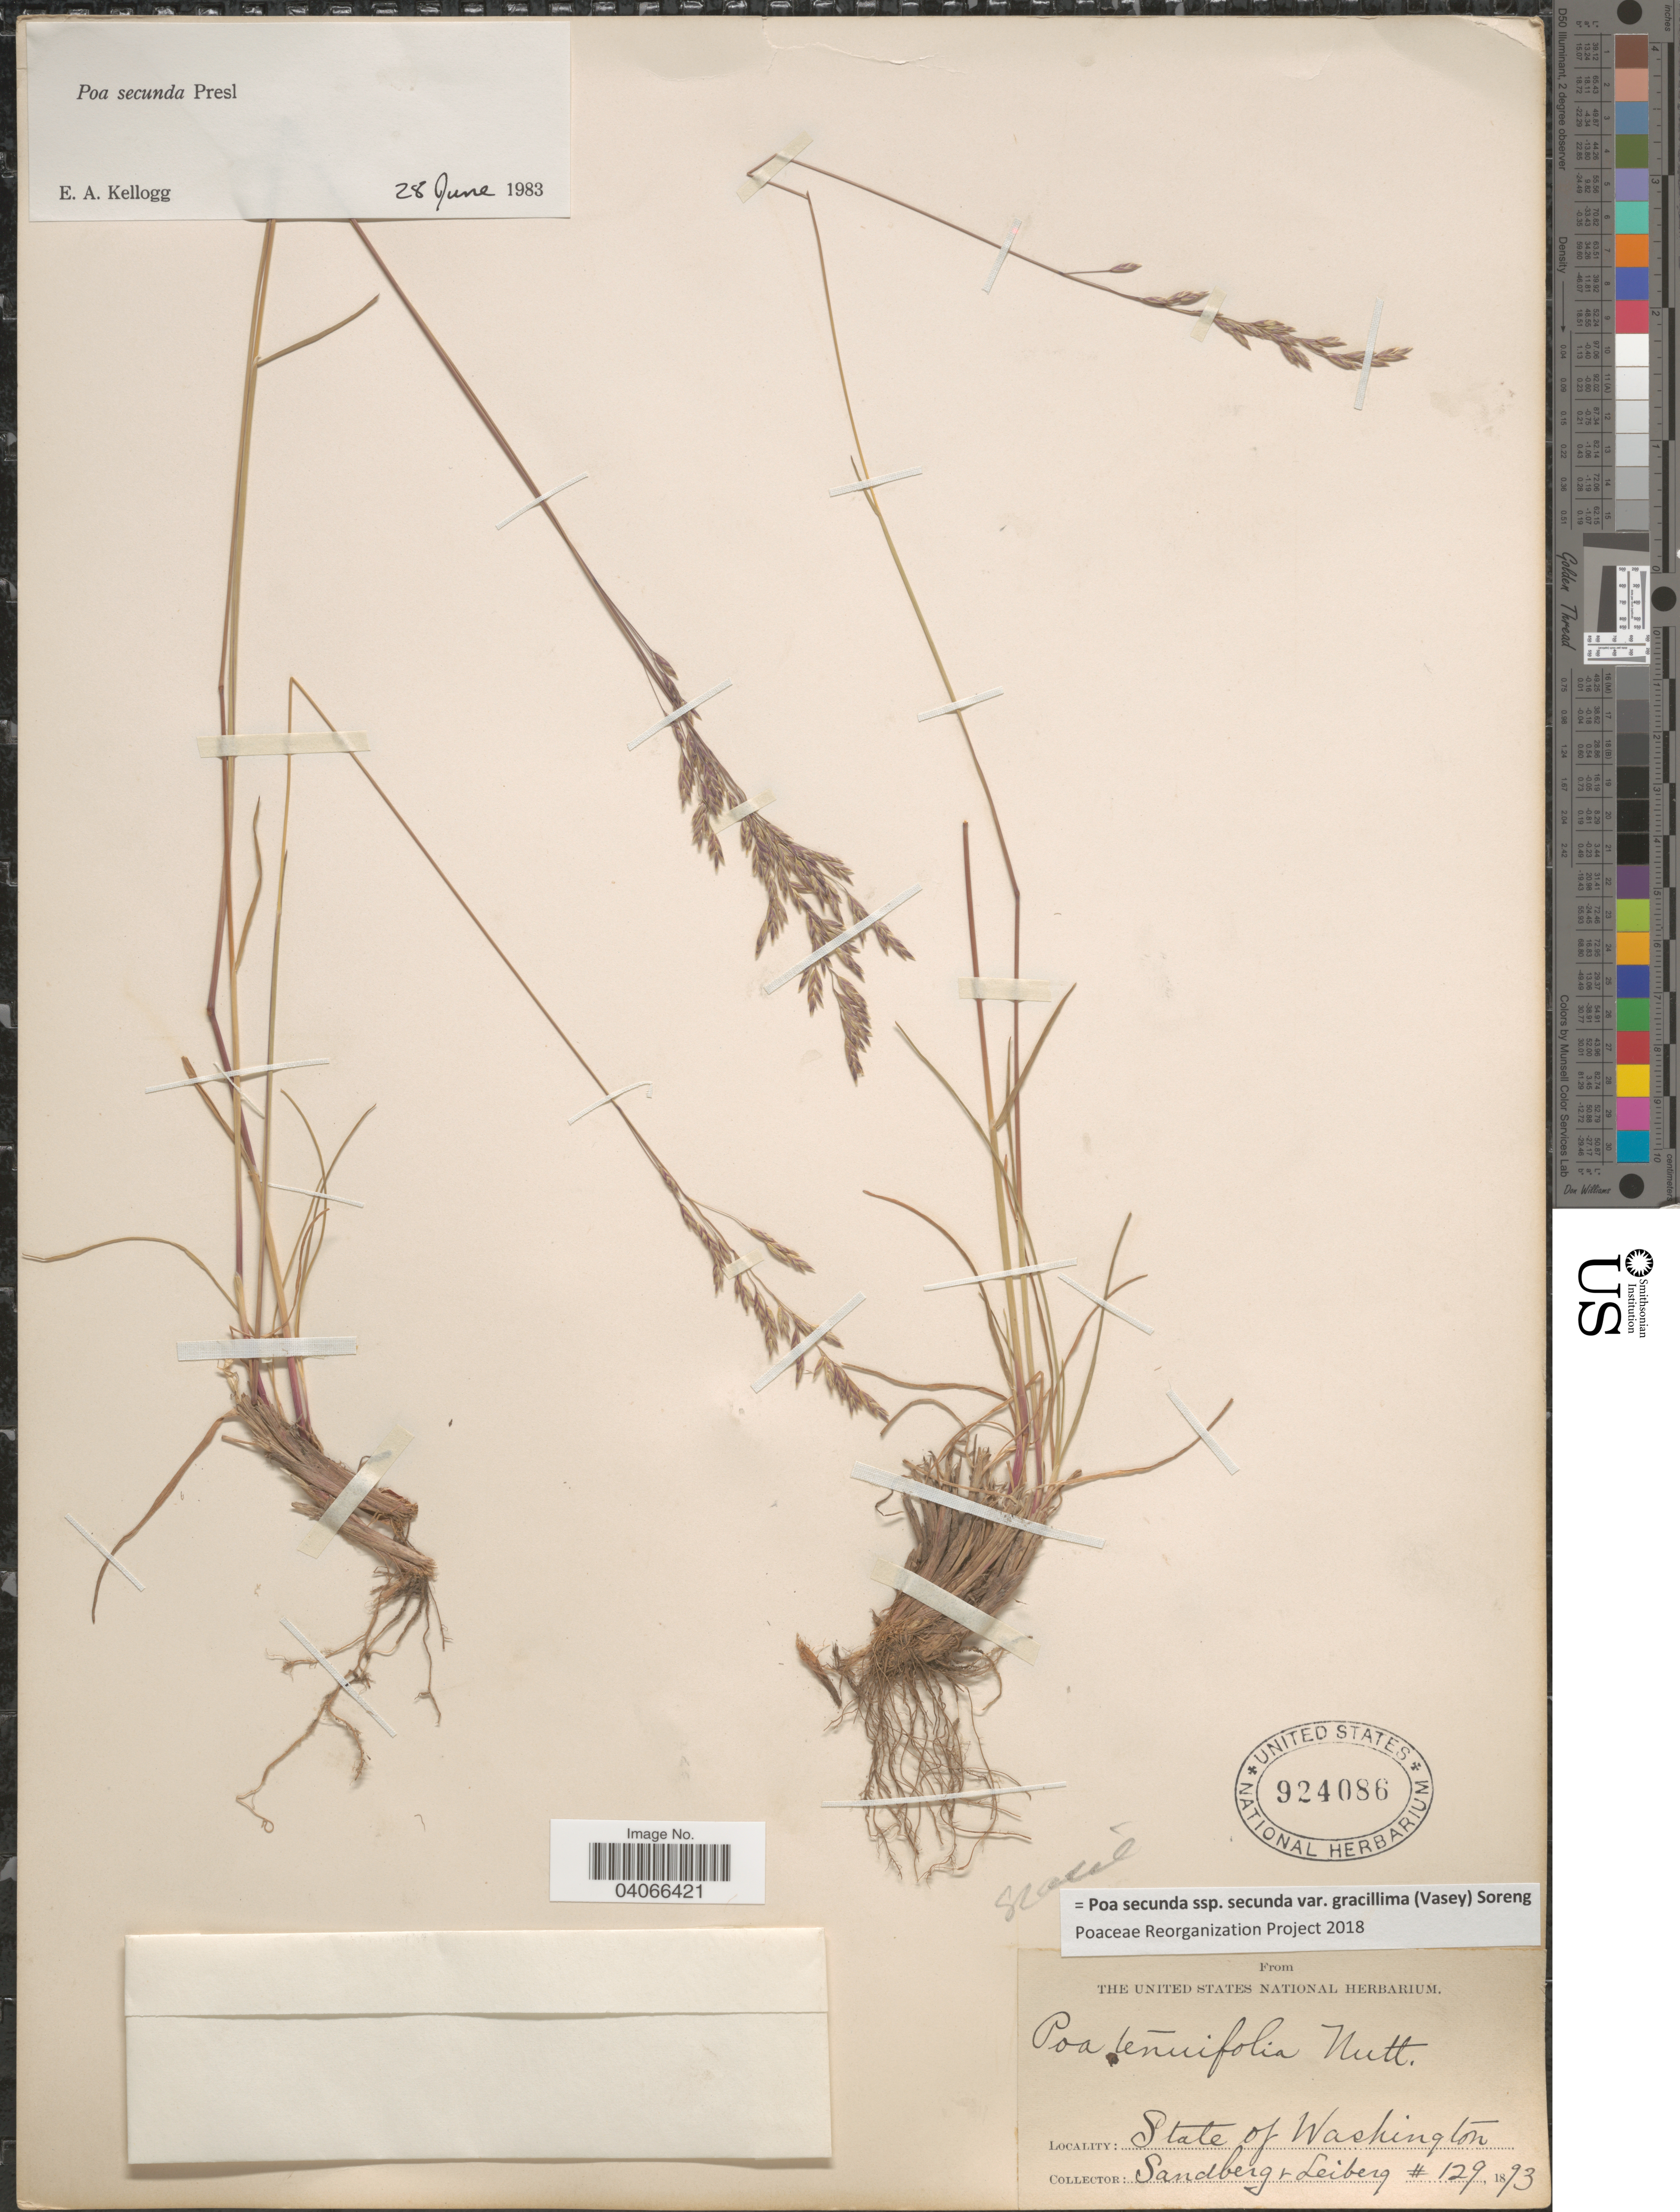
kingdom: Plantae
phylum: Tracheophyta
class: Liliopsida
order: Poales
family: Poaceae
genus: Poa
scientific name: Poa secunda subsp. secunda var. gracillima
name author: (Vasey) Soreng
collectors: Sandberg & -. Leiberg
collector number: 129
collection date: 1893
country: United States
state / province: Washington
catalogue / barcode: US 924086